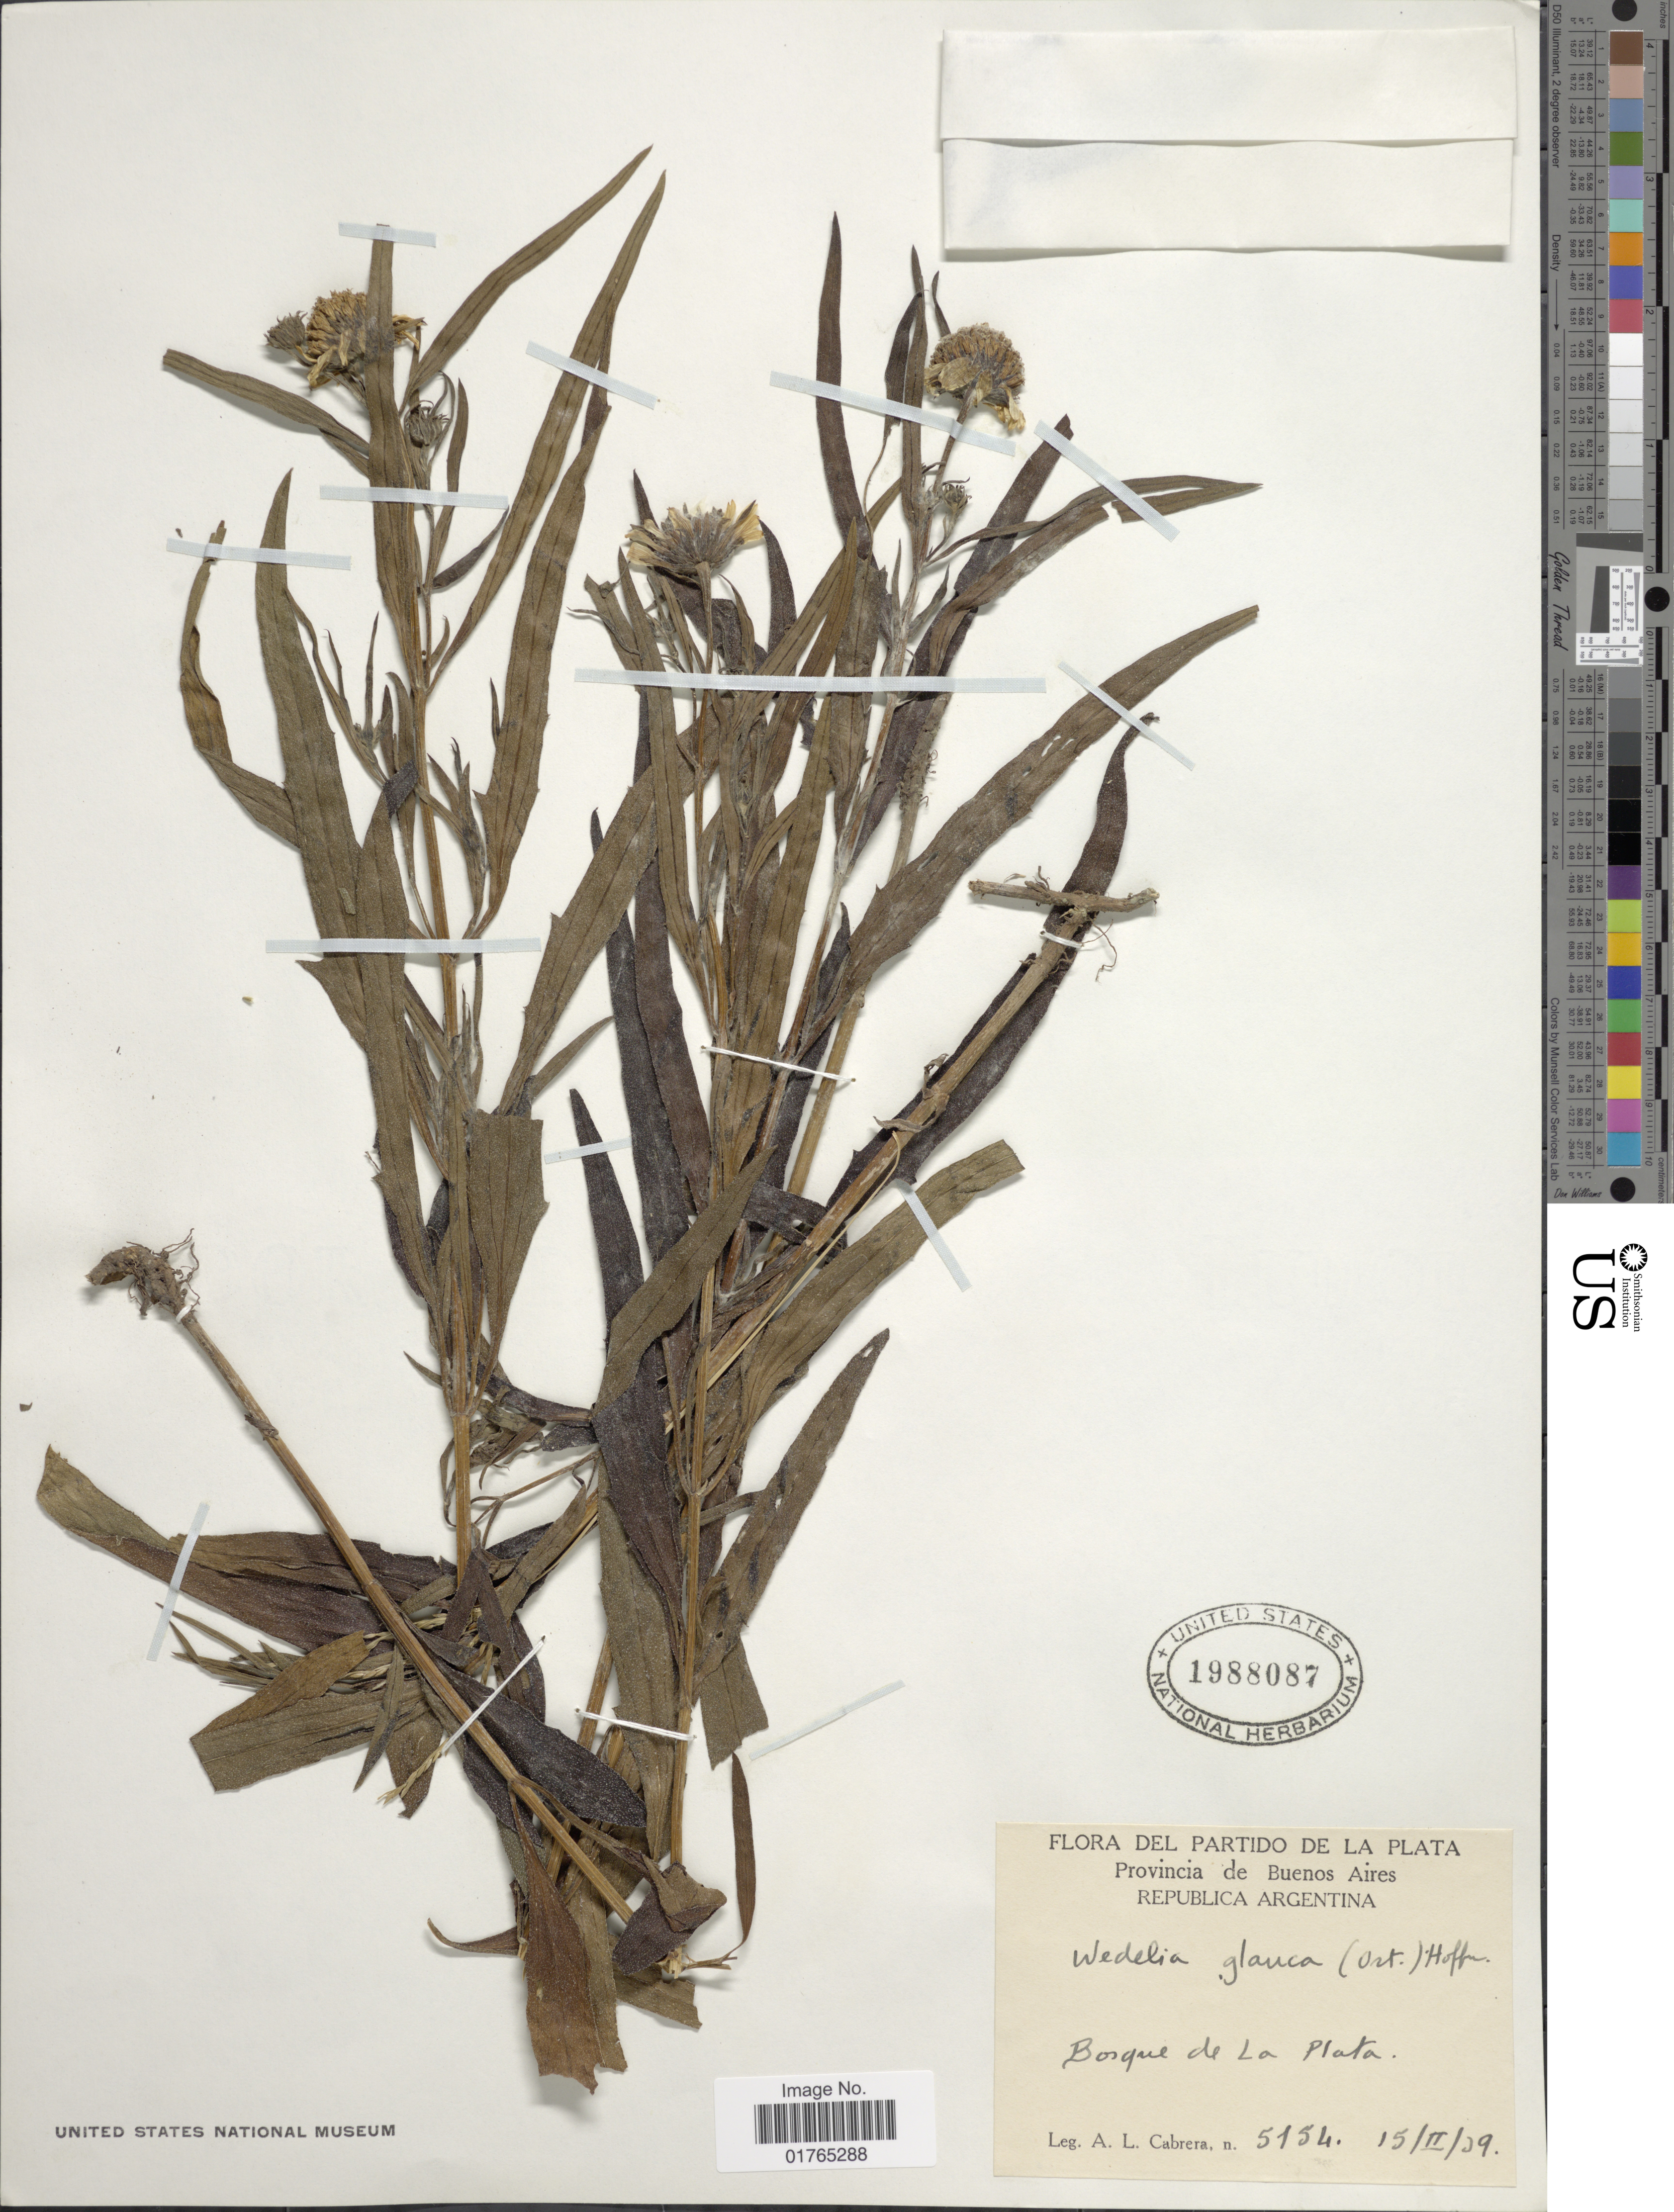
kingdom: Plantae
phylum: Tracheophyta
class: Magnoliopsida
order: Asterales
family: Asteraceae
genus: Pascalia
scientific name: Pascalia glauca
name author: Ortega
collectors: A. L. Cabrera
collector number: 5154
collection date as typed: Transcribed d/m/y: 15/2/39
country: Argentina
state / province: Buenos Aires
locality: Del Partido de La Plata, bosque de la Plata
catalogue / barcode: US 1988087